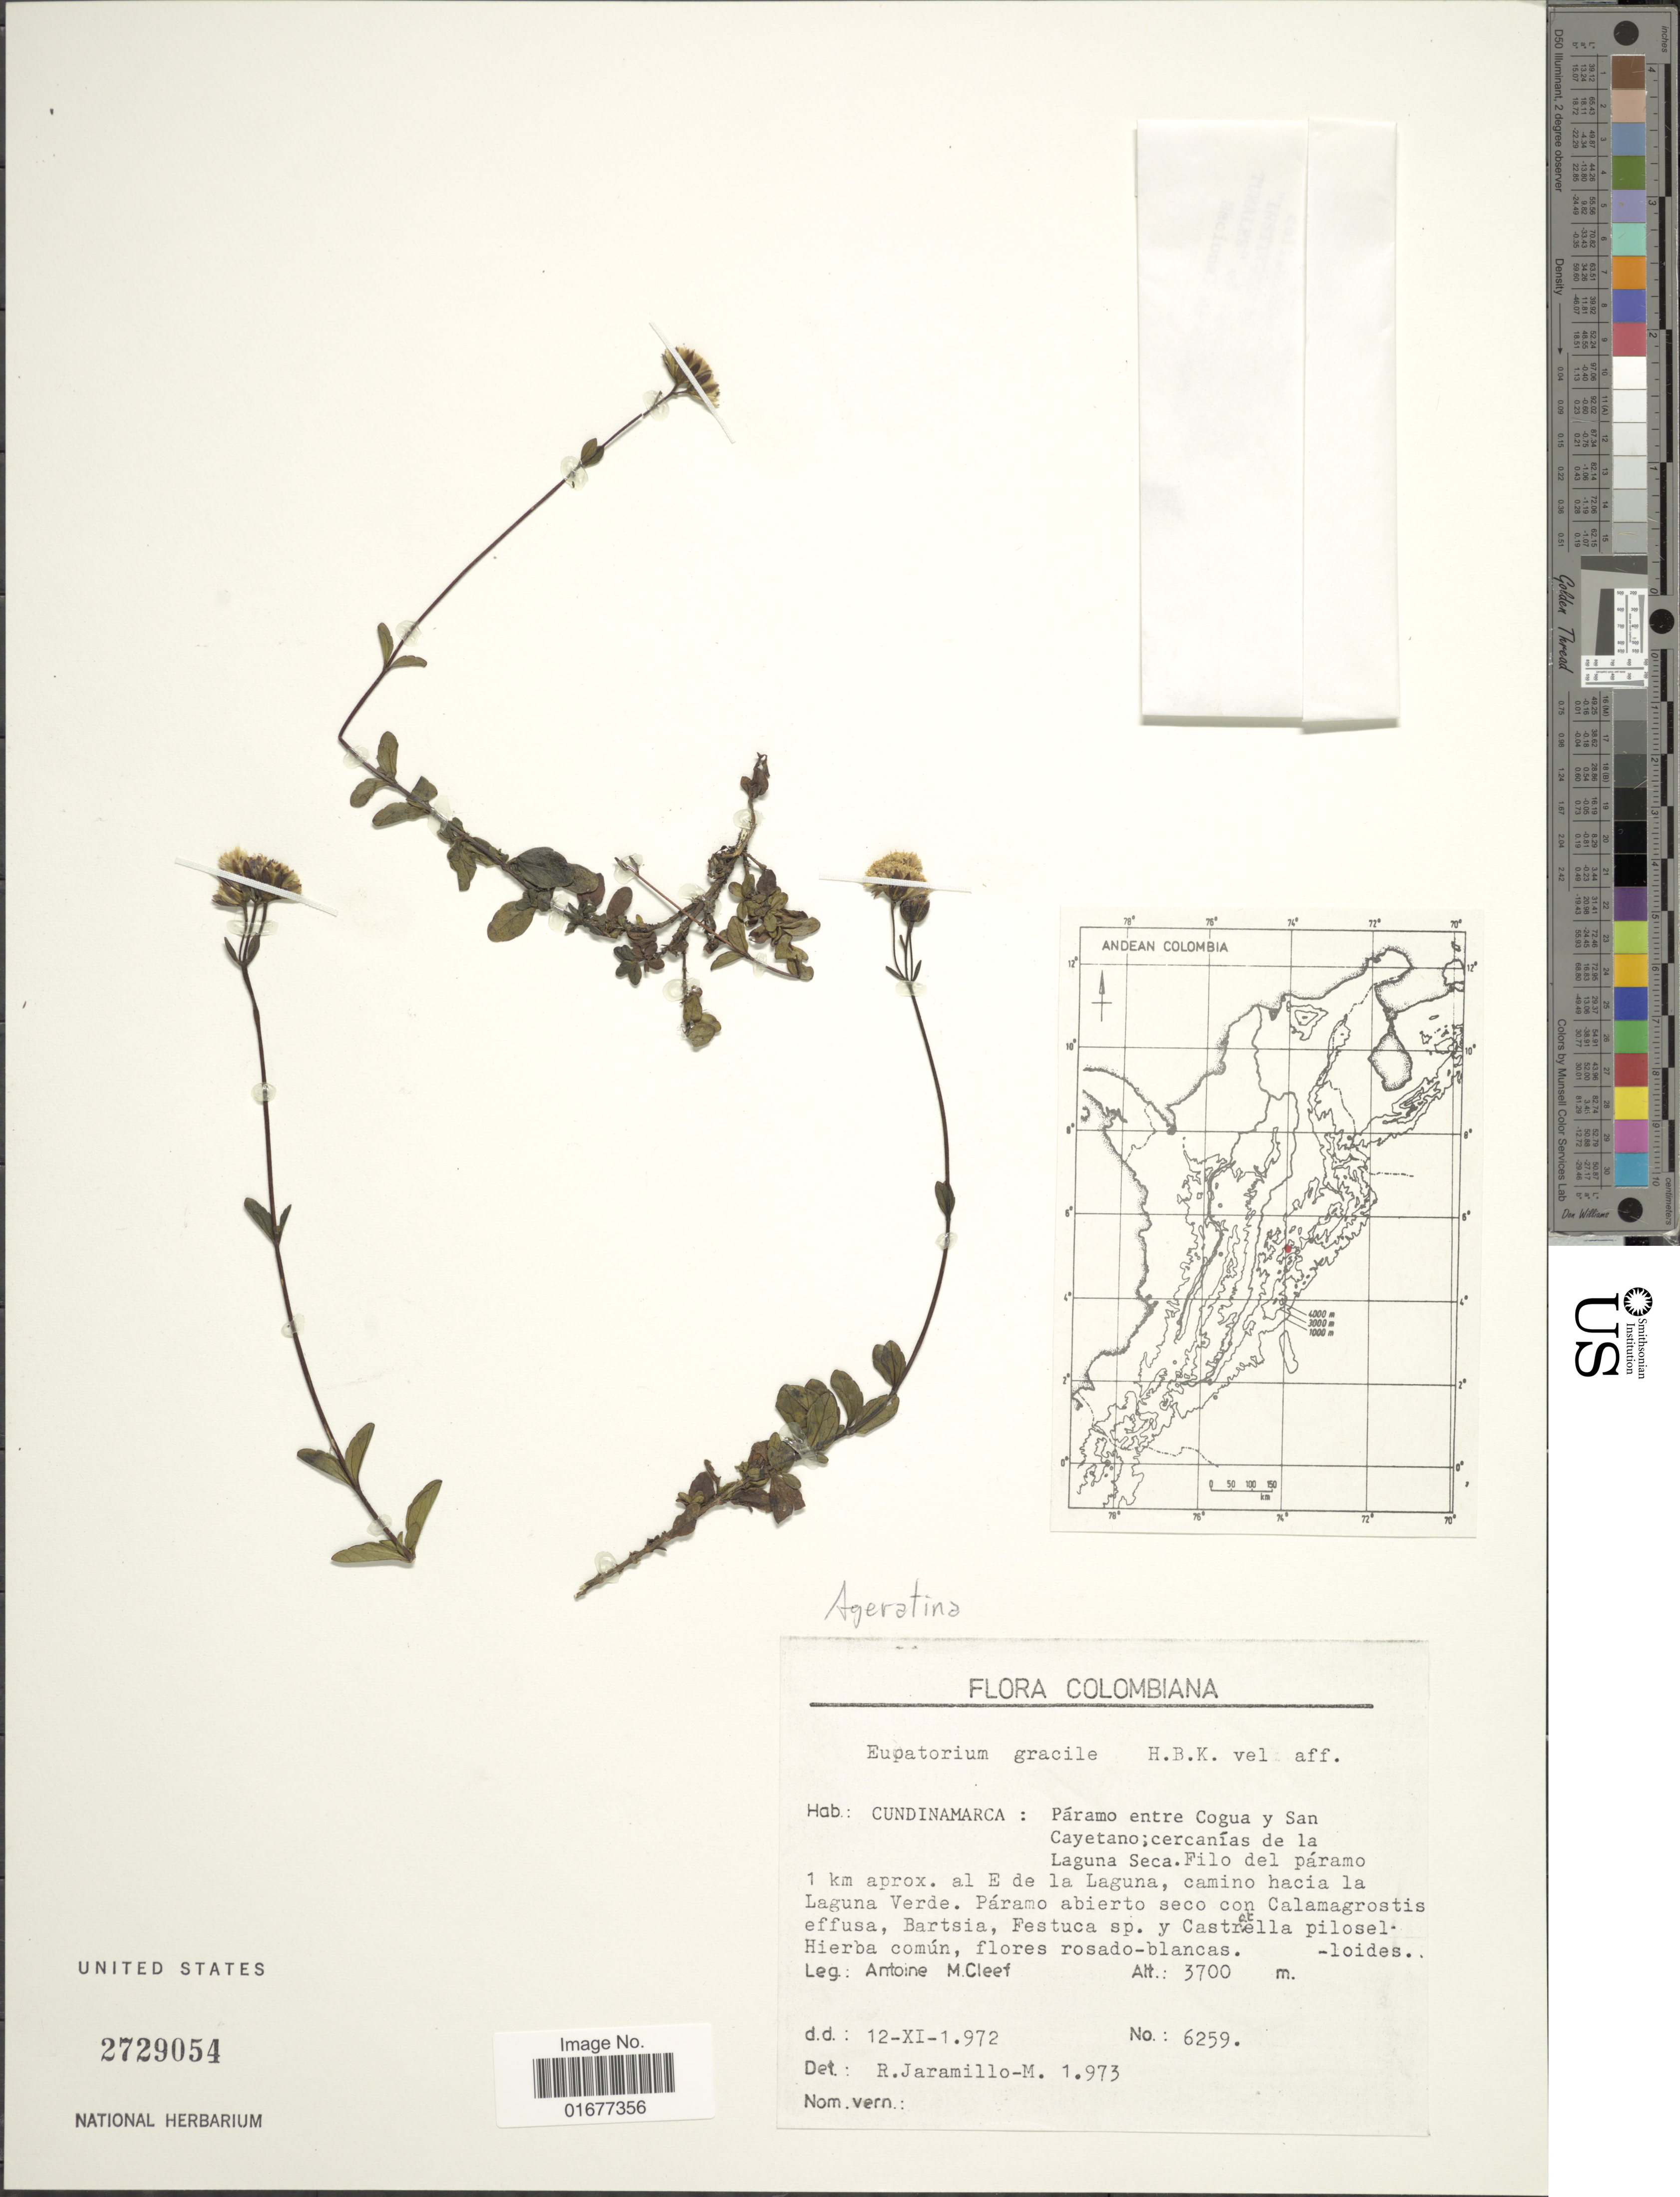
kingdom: Plantae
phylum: Tracheophyta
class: Magnoliopsida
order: Asterales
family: Asteraceae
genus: Ageratina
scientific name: Ageratina gracilis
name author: (Kunth) R.M. King & H. Rob.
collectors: A. M. Cleef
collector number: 6259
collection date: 1972-11-12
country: Colombia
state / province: Cundinamarca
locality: Paramo entre Cogua y San Cayetano; cercanias de la Laguna Seca, Filo del paramo 1 km aprox. al E de la Laguna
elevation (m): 3700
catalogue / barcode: US 2729054